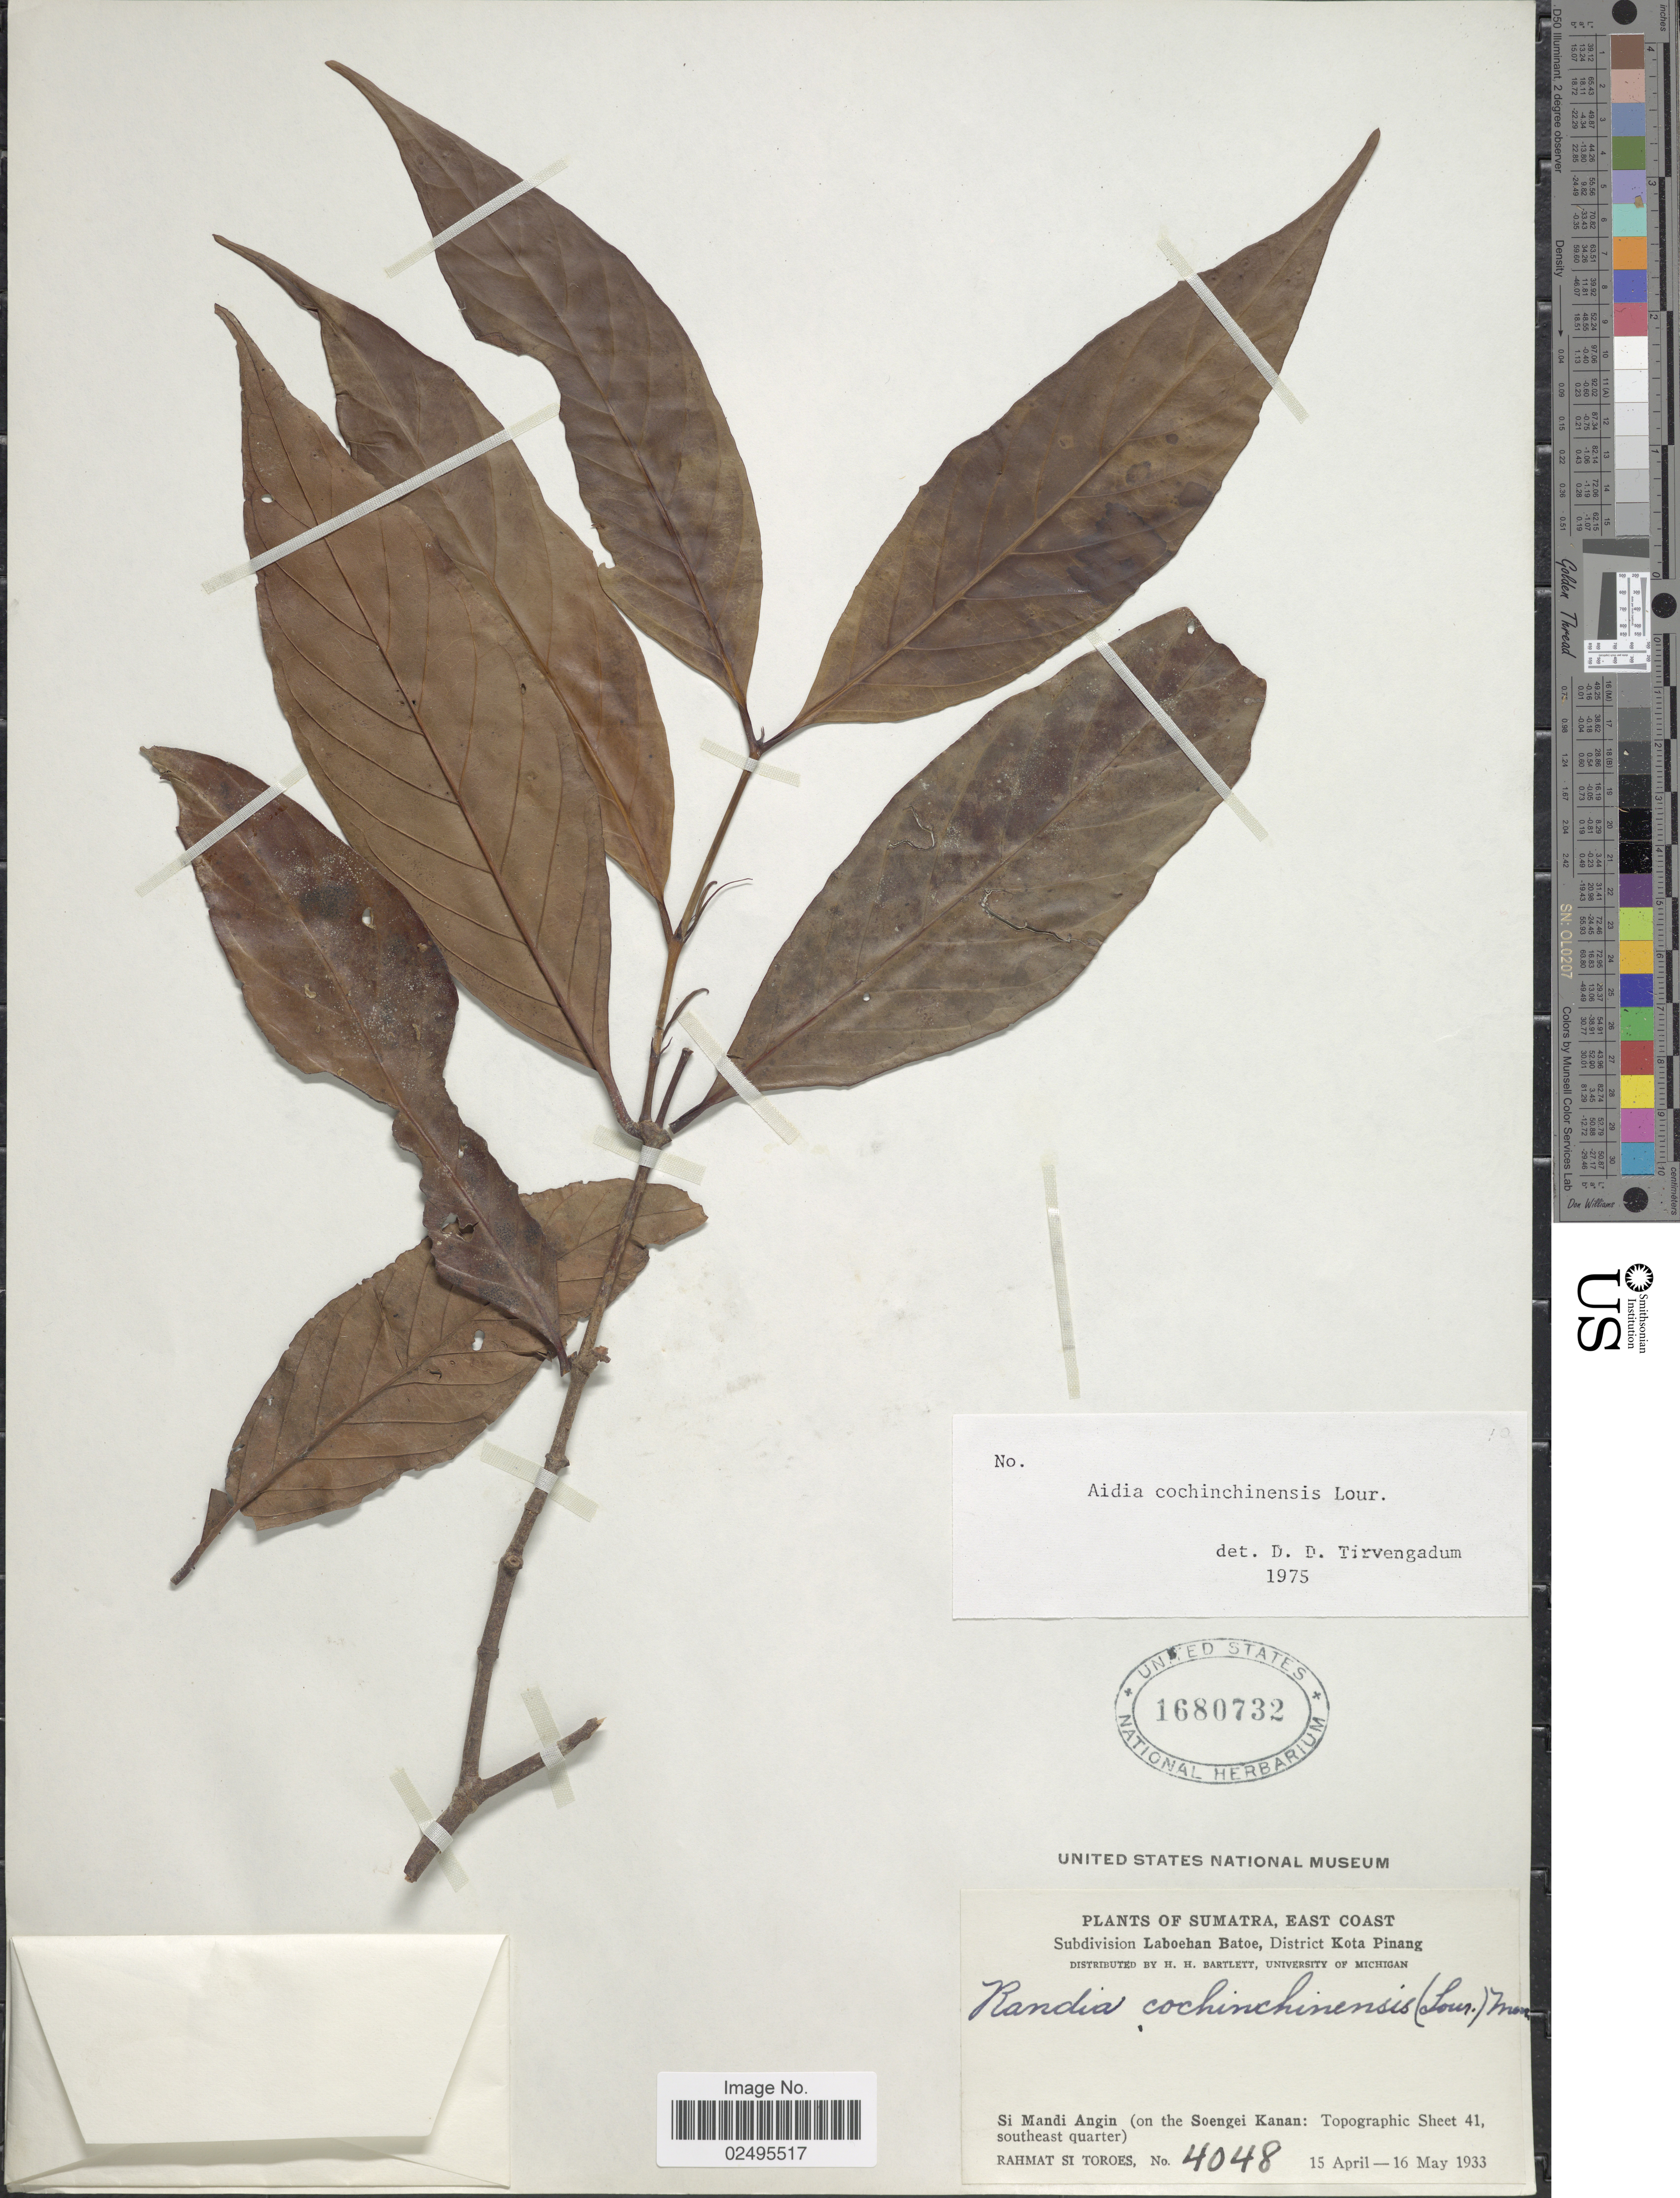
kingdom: Plantae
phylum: Tracheophyta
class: Magnoliopsida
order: Gentianales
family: Rubiaceae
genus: Aidia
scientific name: Aidia graeffei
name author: (Reinecke) Tirveng.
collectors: Rahmat Si Boeea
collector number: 4048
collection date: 1933-04-15/1933-05-16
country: Indonesia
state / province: Sumatra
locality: Sumatra, East Coast, Laboehan Batu, District Kota Pinang, Si Mandi Angin (on the Soengei Kanan: Topographic Sheet 41, southeast quarter)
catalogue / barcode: US 1680732